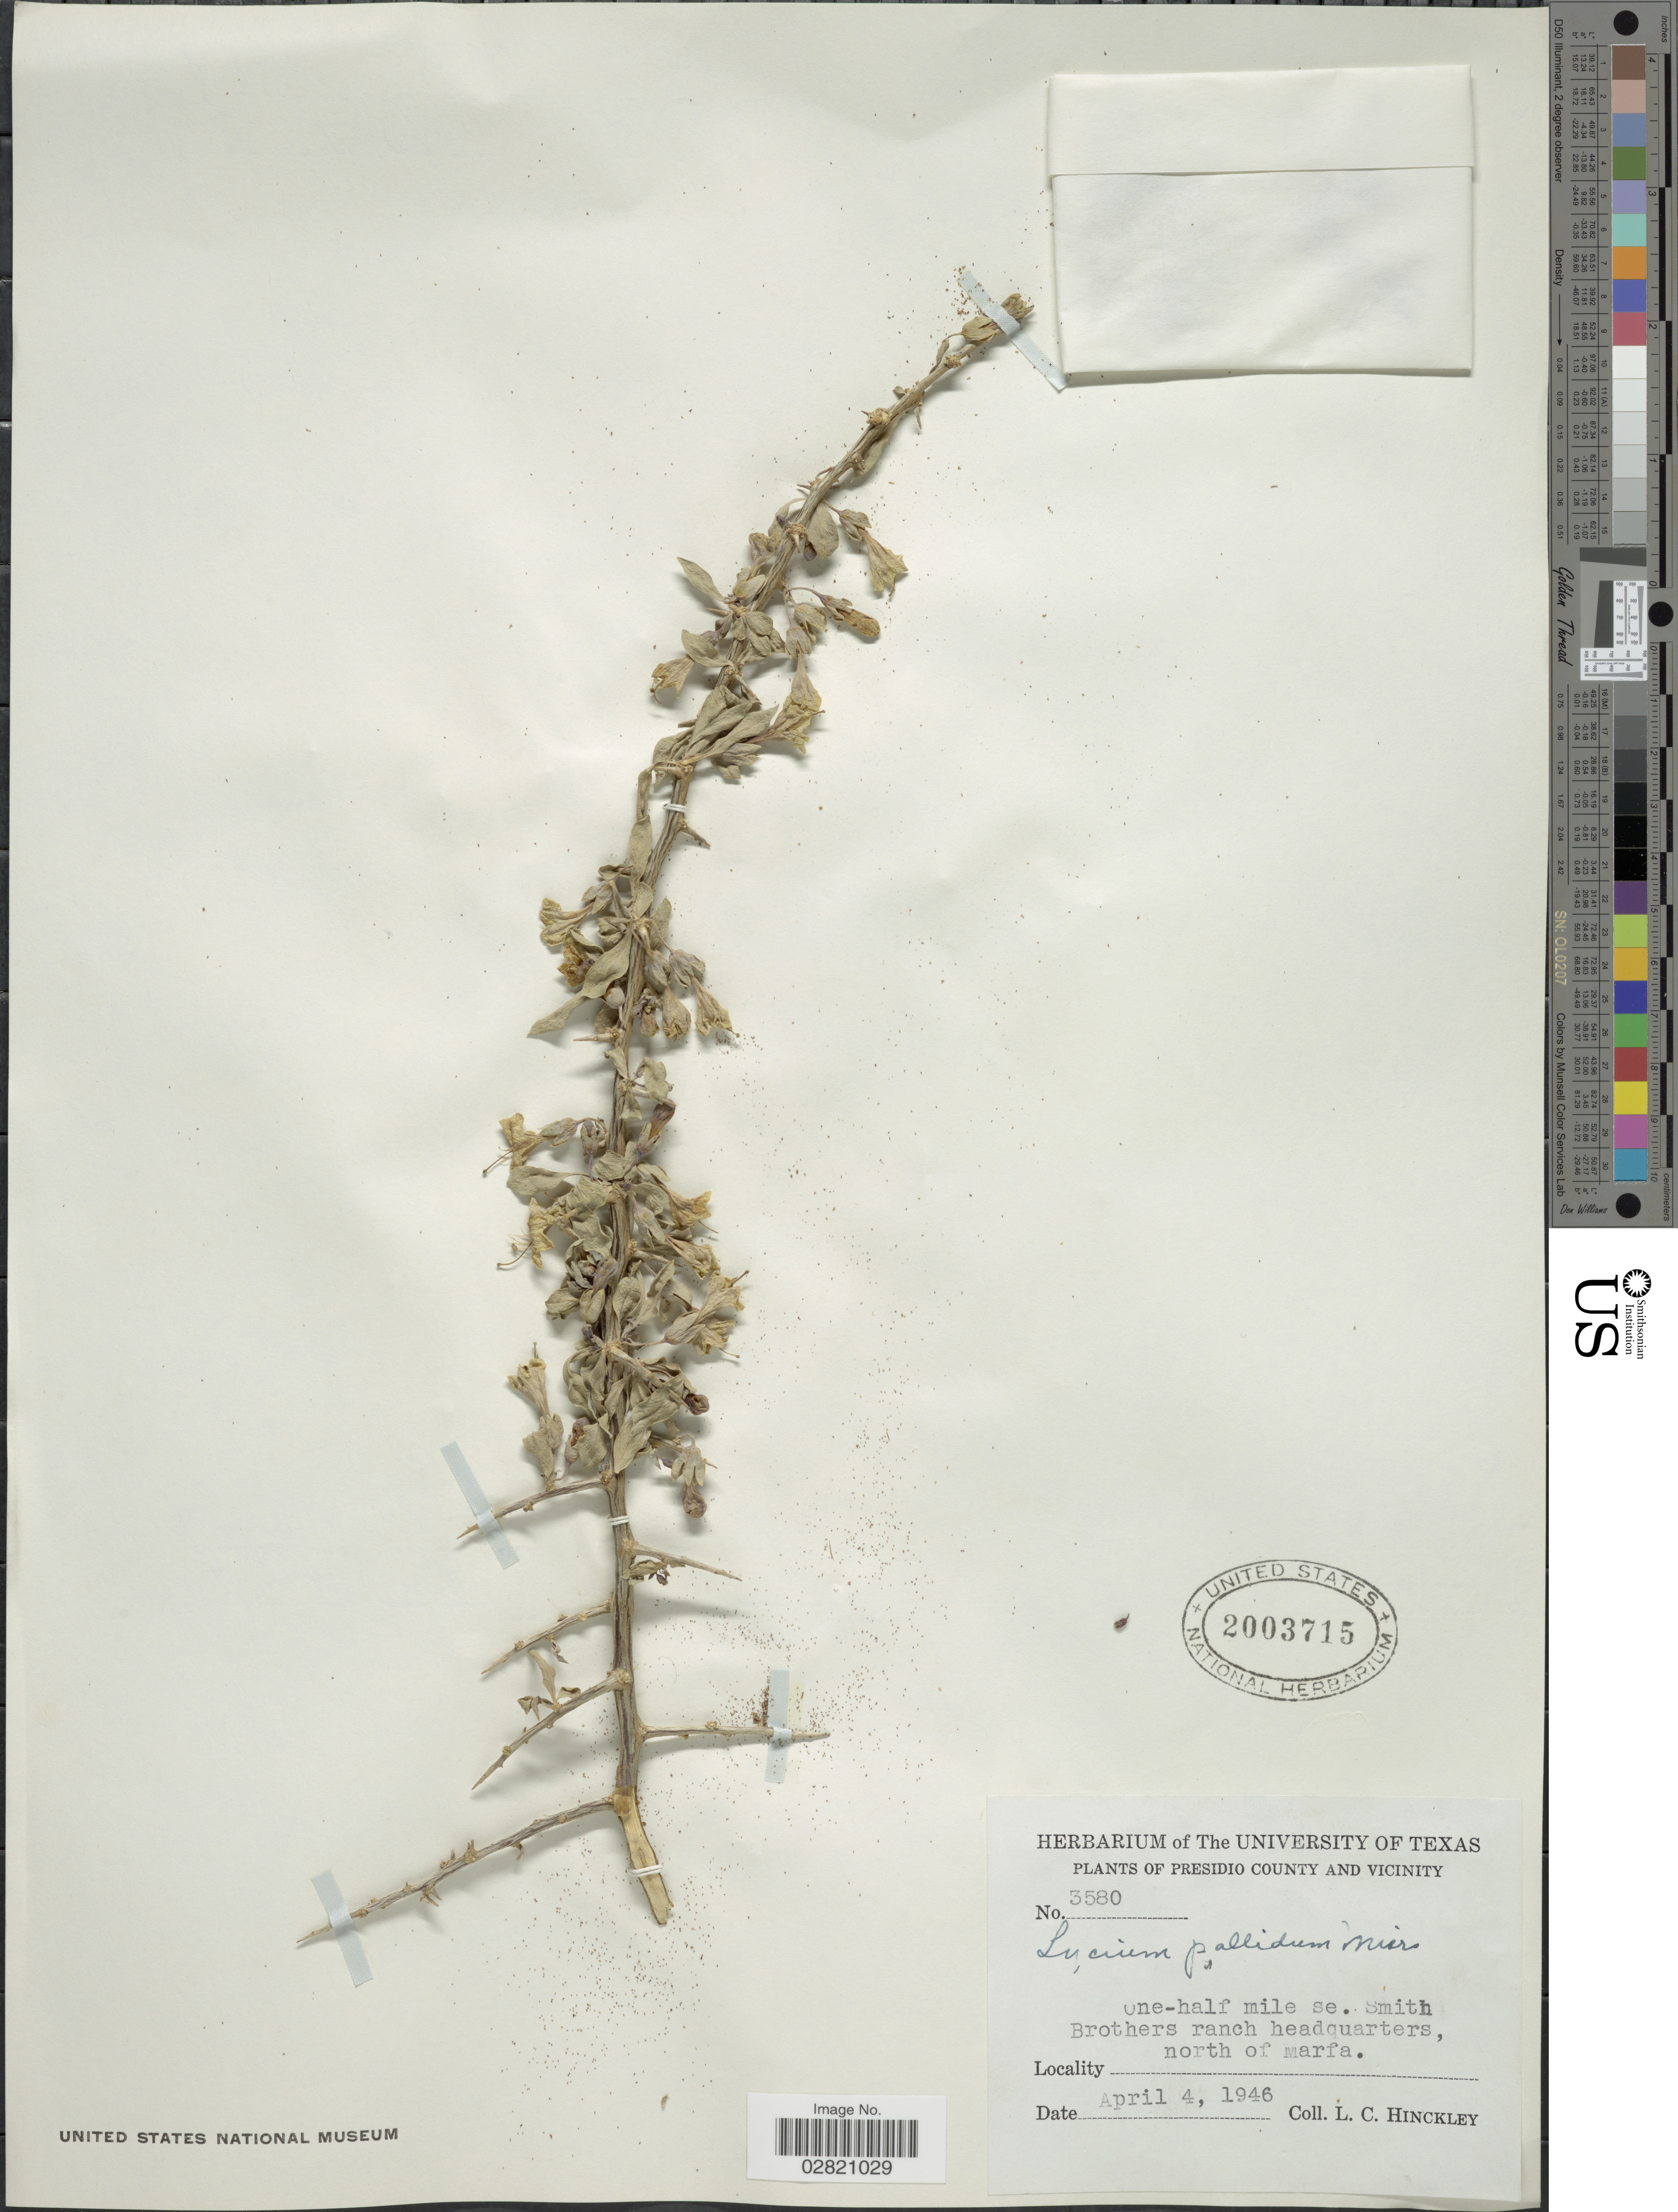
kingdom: Plantae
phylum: Tracheophyta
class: Magnoliopsida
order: Solanales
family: Solanaceae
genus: Lycium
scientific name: Lycium pallidum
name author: Miers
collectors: L. Hinckley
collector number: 3580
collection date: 1946-04-04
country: United States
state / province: Texas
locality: Presidio County and Vicinity. One-half mile se. Smith Brothers ranch headquarters, north of Marfa.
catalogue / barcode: US 2003715